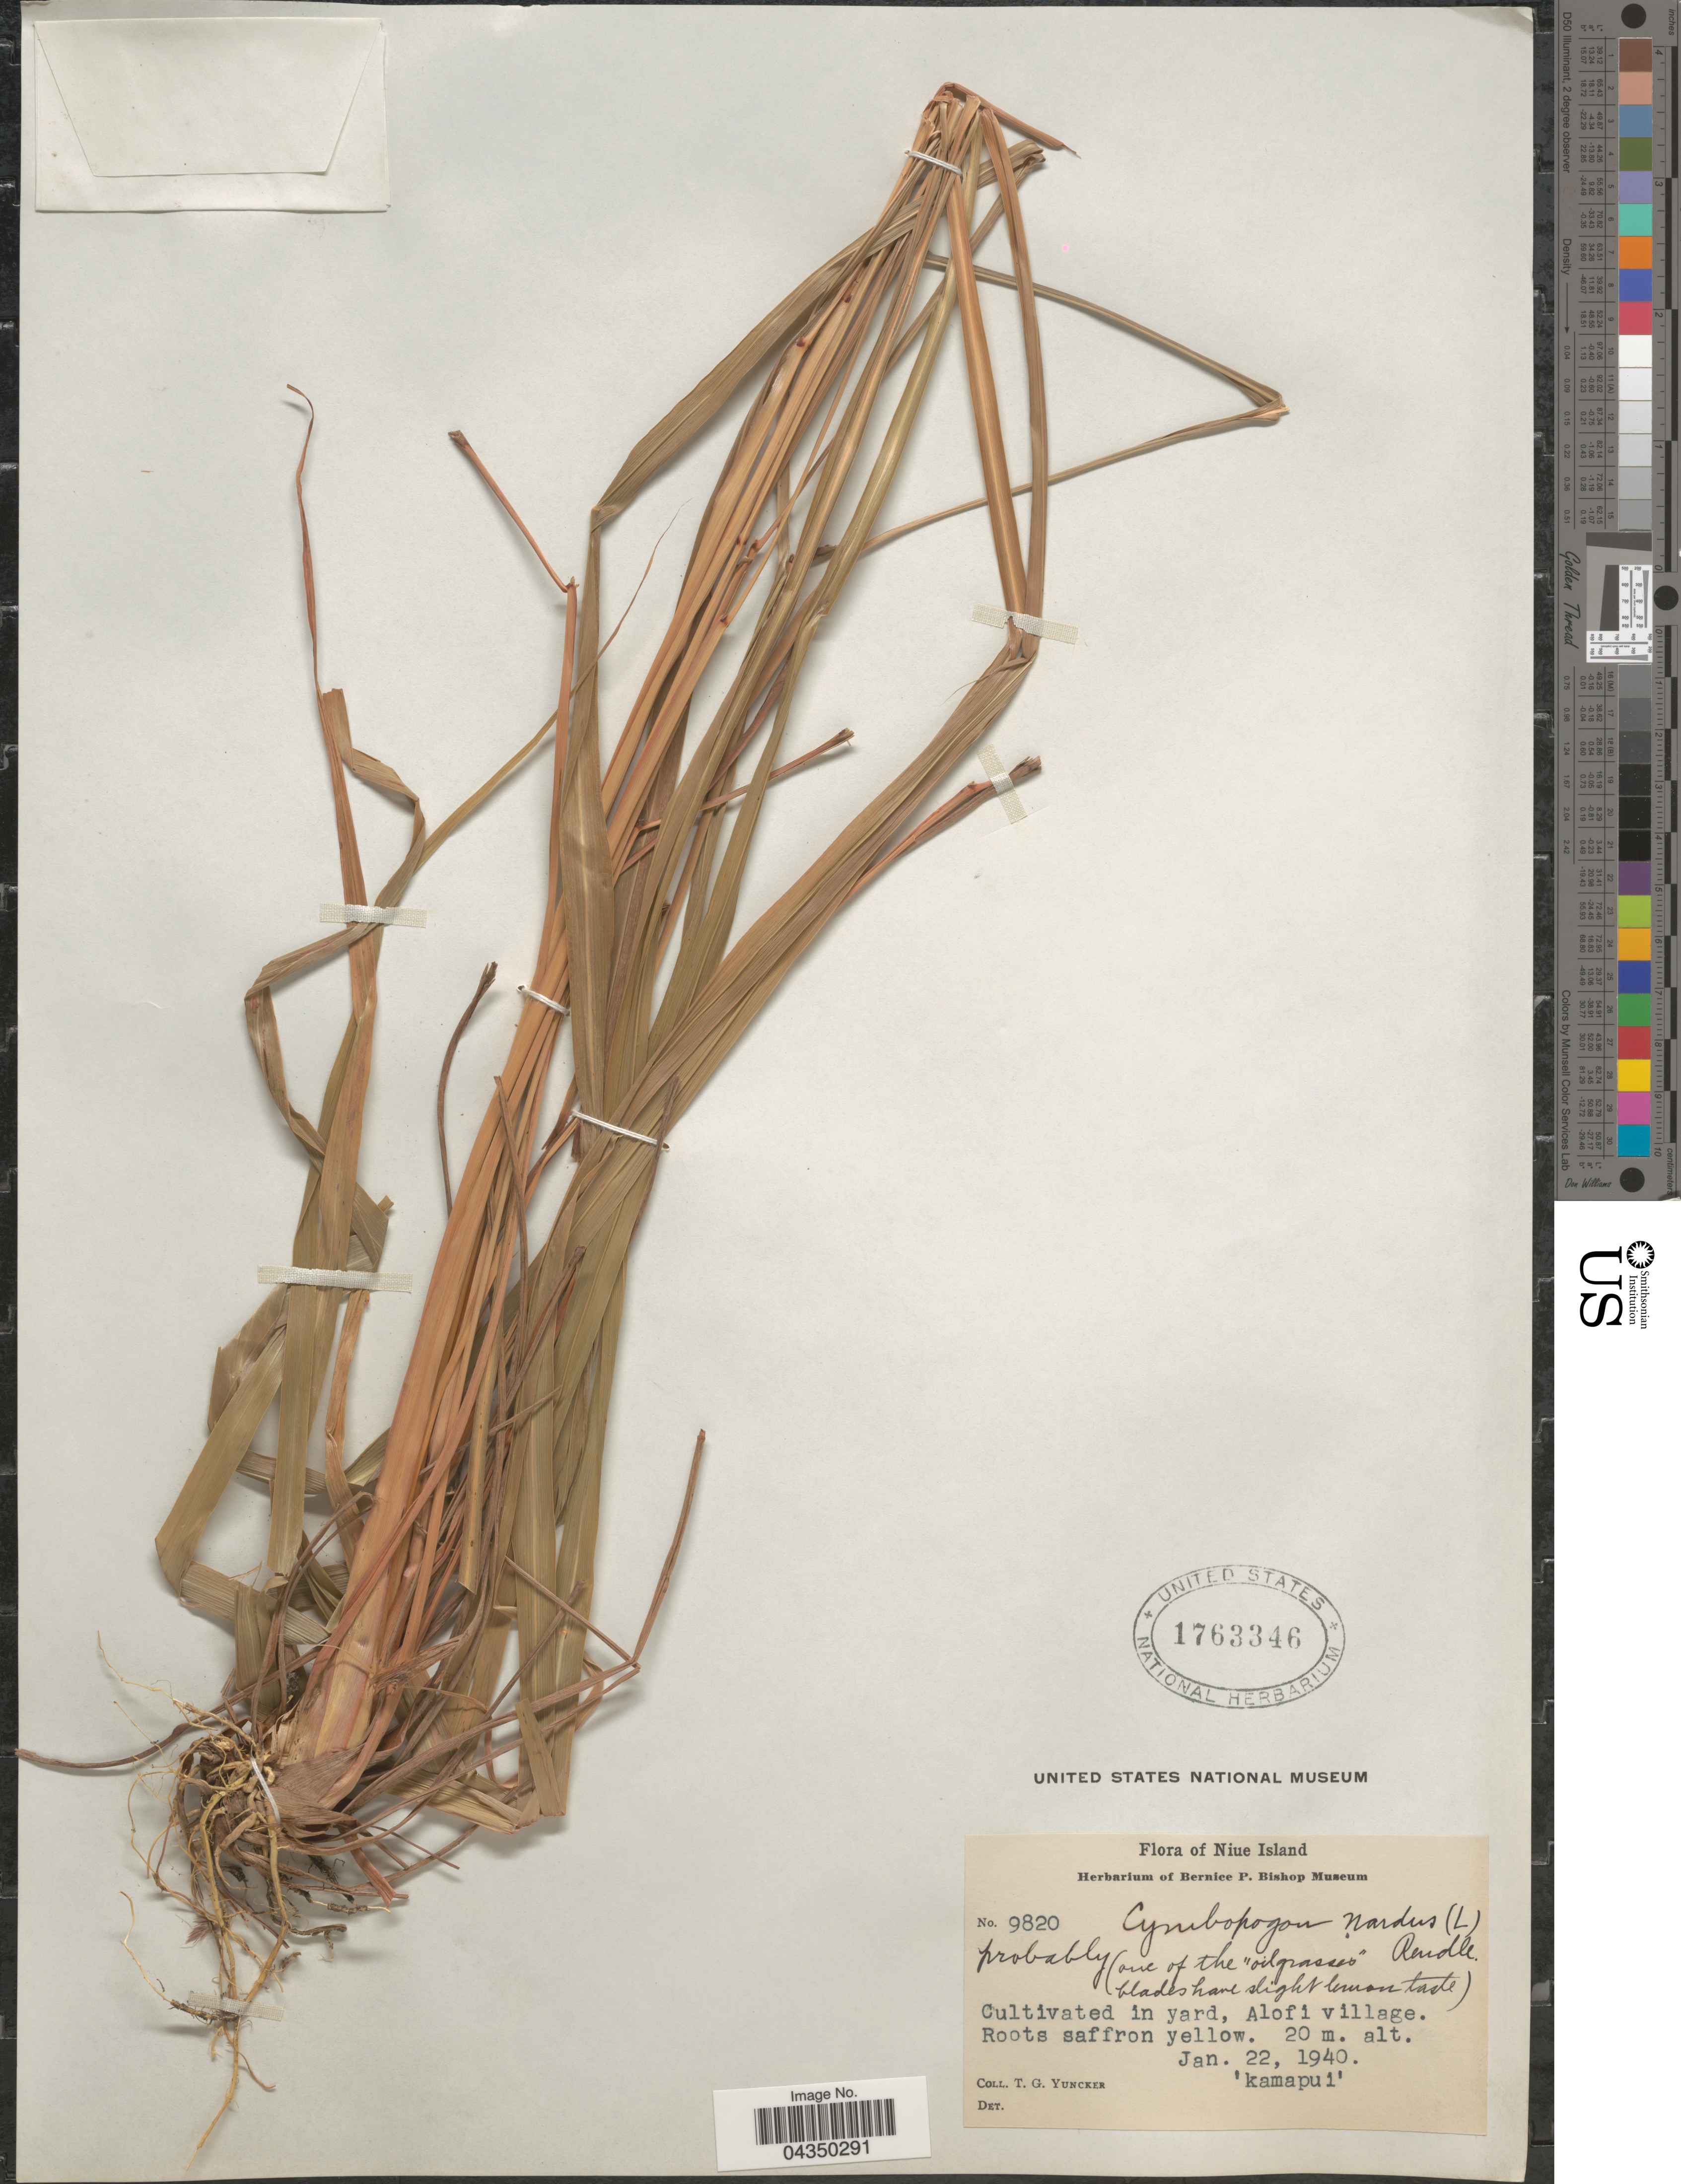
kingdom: Plantae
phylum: Tracheophyta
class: Liliopsida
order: Poales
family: Poaceae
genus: Cymbopogon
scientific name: Cymbopogon nardus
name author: (L.) Rendle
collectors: T. G. Yuncker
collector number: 9820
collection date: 1940-01-22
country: Wallis and Futuna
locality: Niue Island. Cultivated in yard, Alofi village. 'kamapui'.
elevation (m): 20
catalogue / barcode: US 1763346